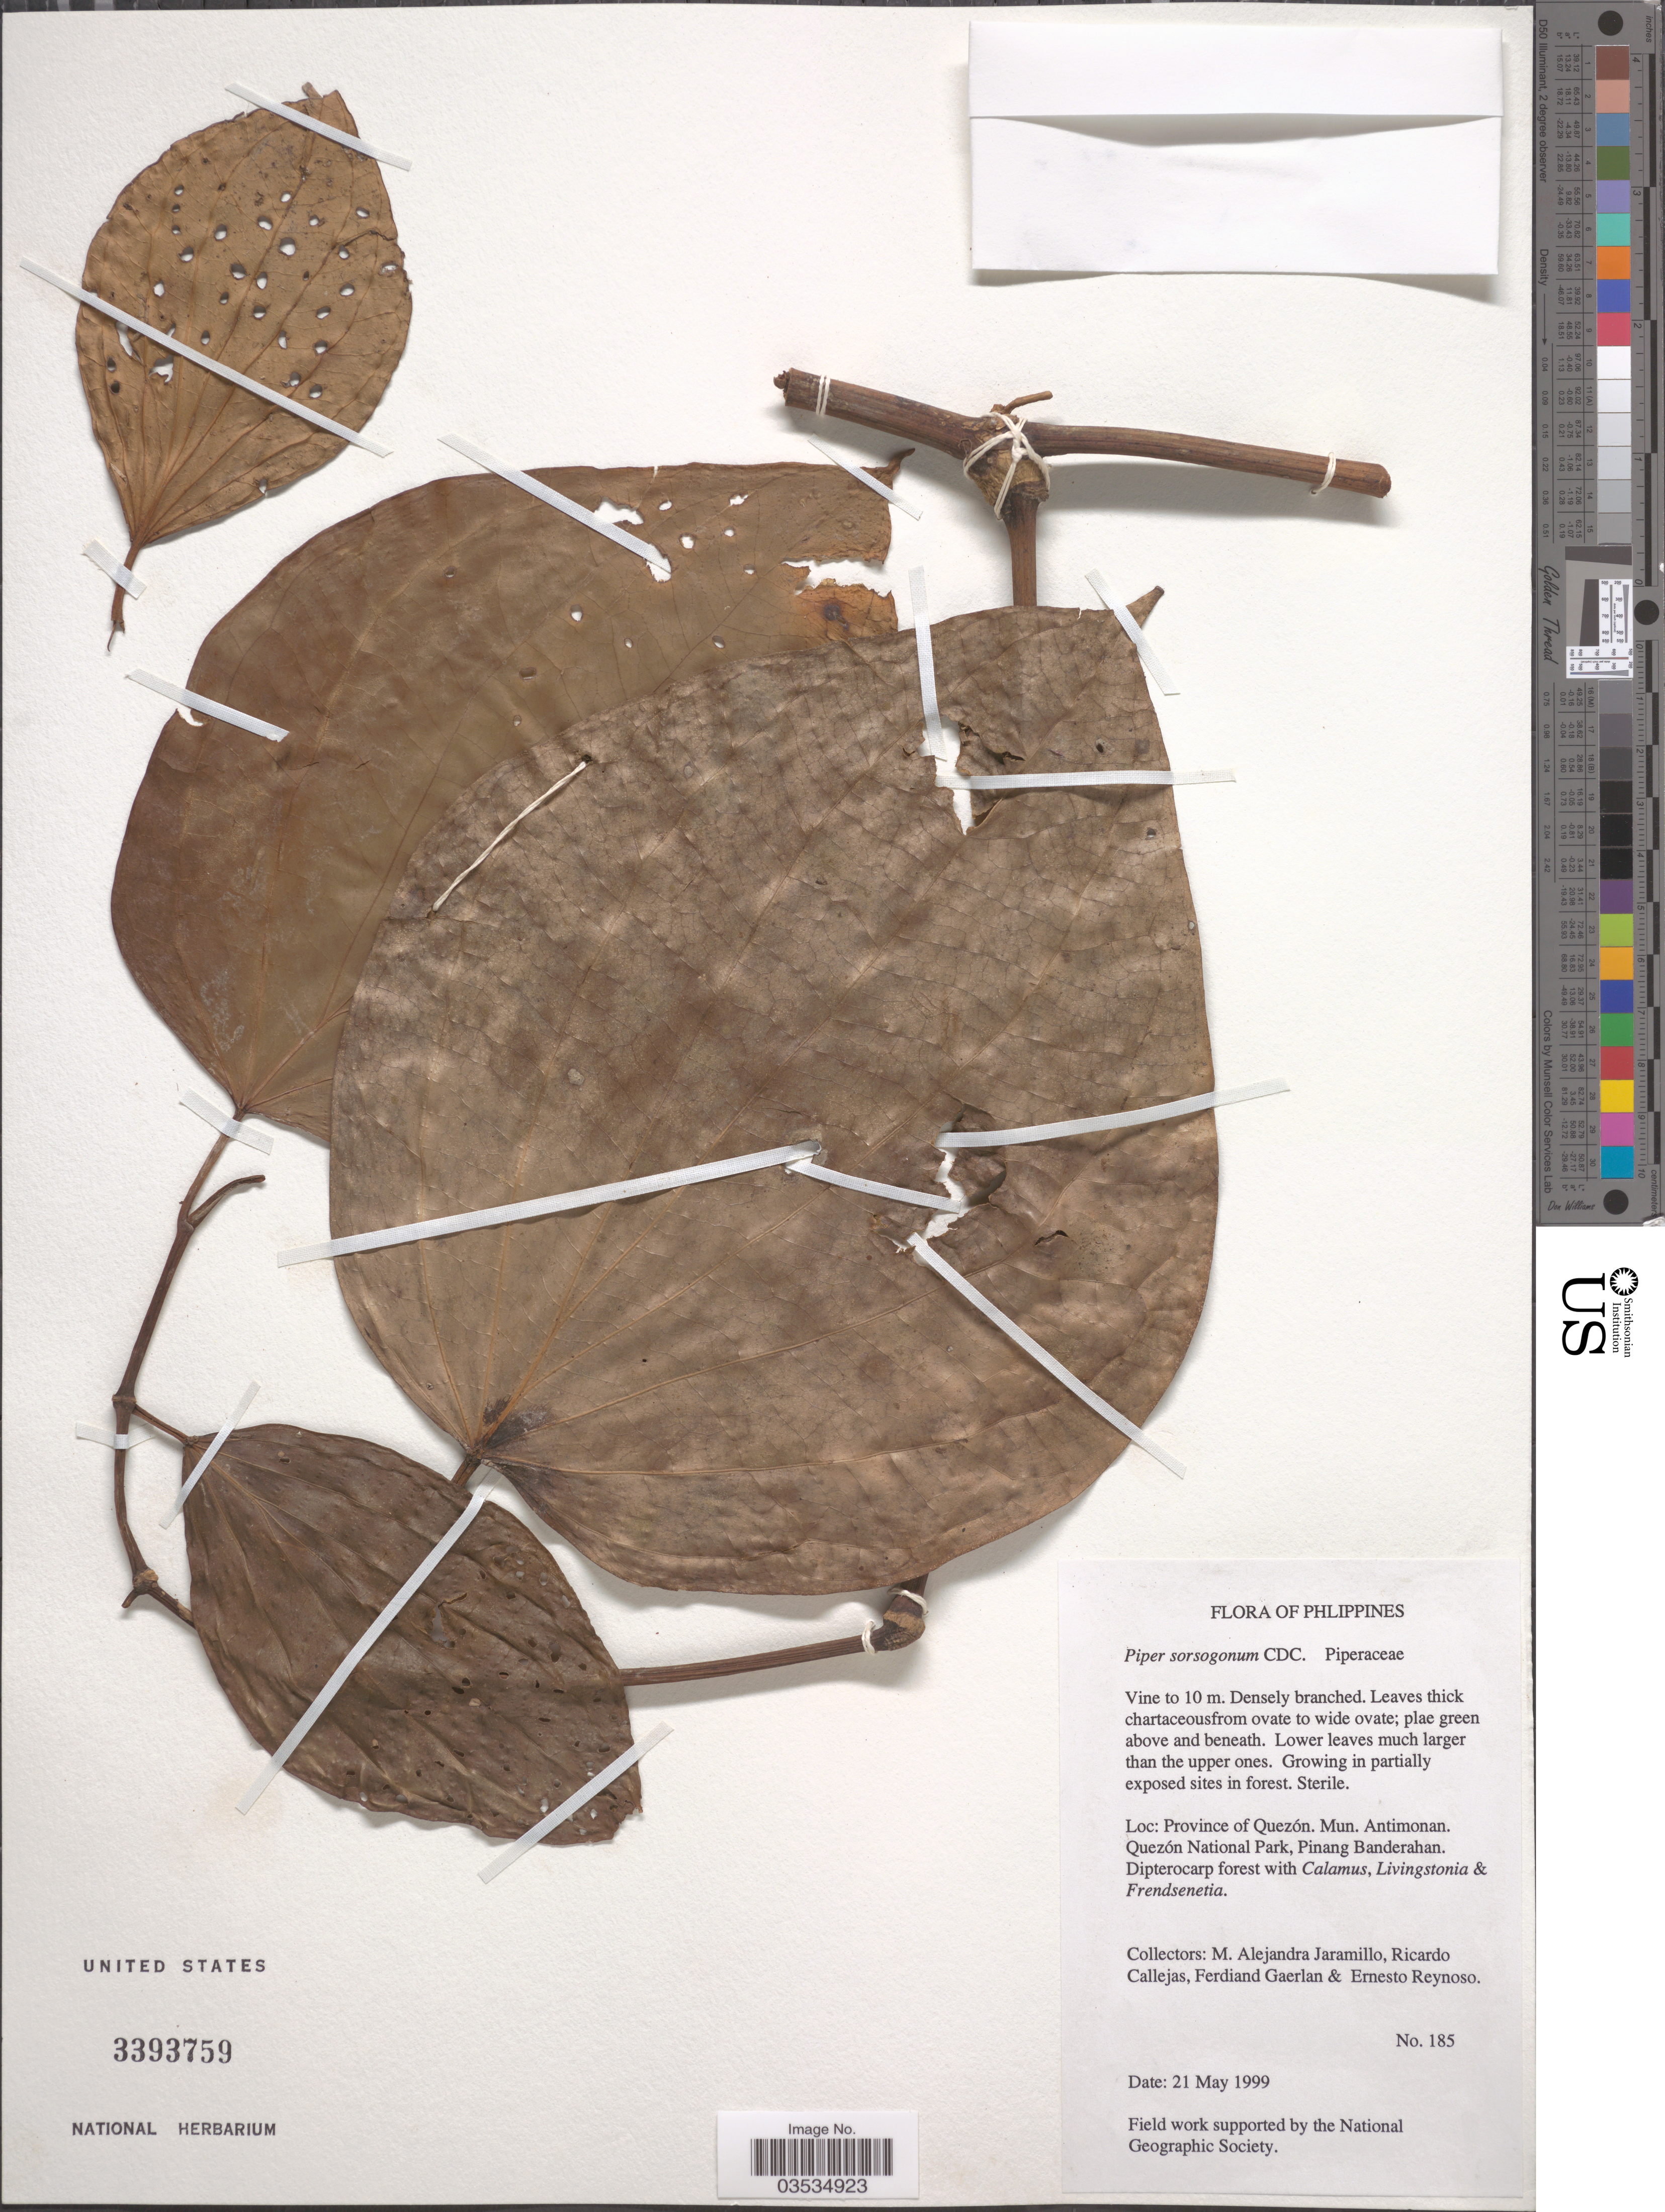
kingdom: Plantae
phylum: Tracheophyta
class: Magnoliopsida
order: Piperales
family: Piperaceae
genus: Piper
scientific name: Piper sorsogonum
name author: C. DC.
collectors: M. A. Jaramillo, R. Callejas, F. Gaerlan & E. Reynoso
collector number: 185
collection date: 1999-05-21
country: Philippines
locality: Province of Quezón. Mun. Antimonan. Quezón National Park, Pinang Banderahan.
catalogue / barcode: US 3393759